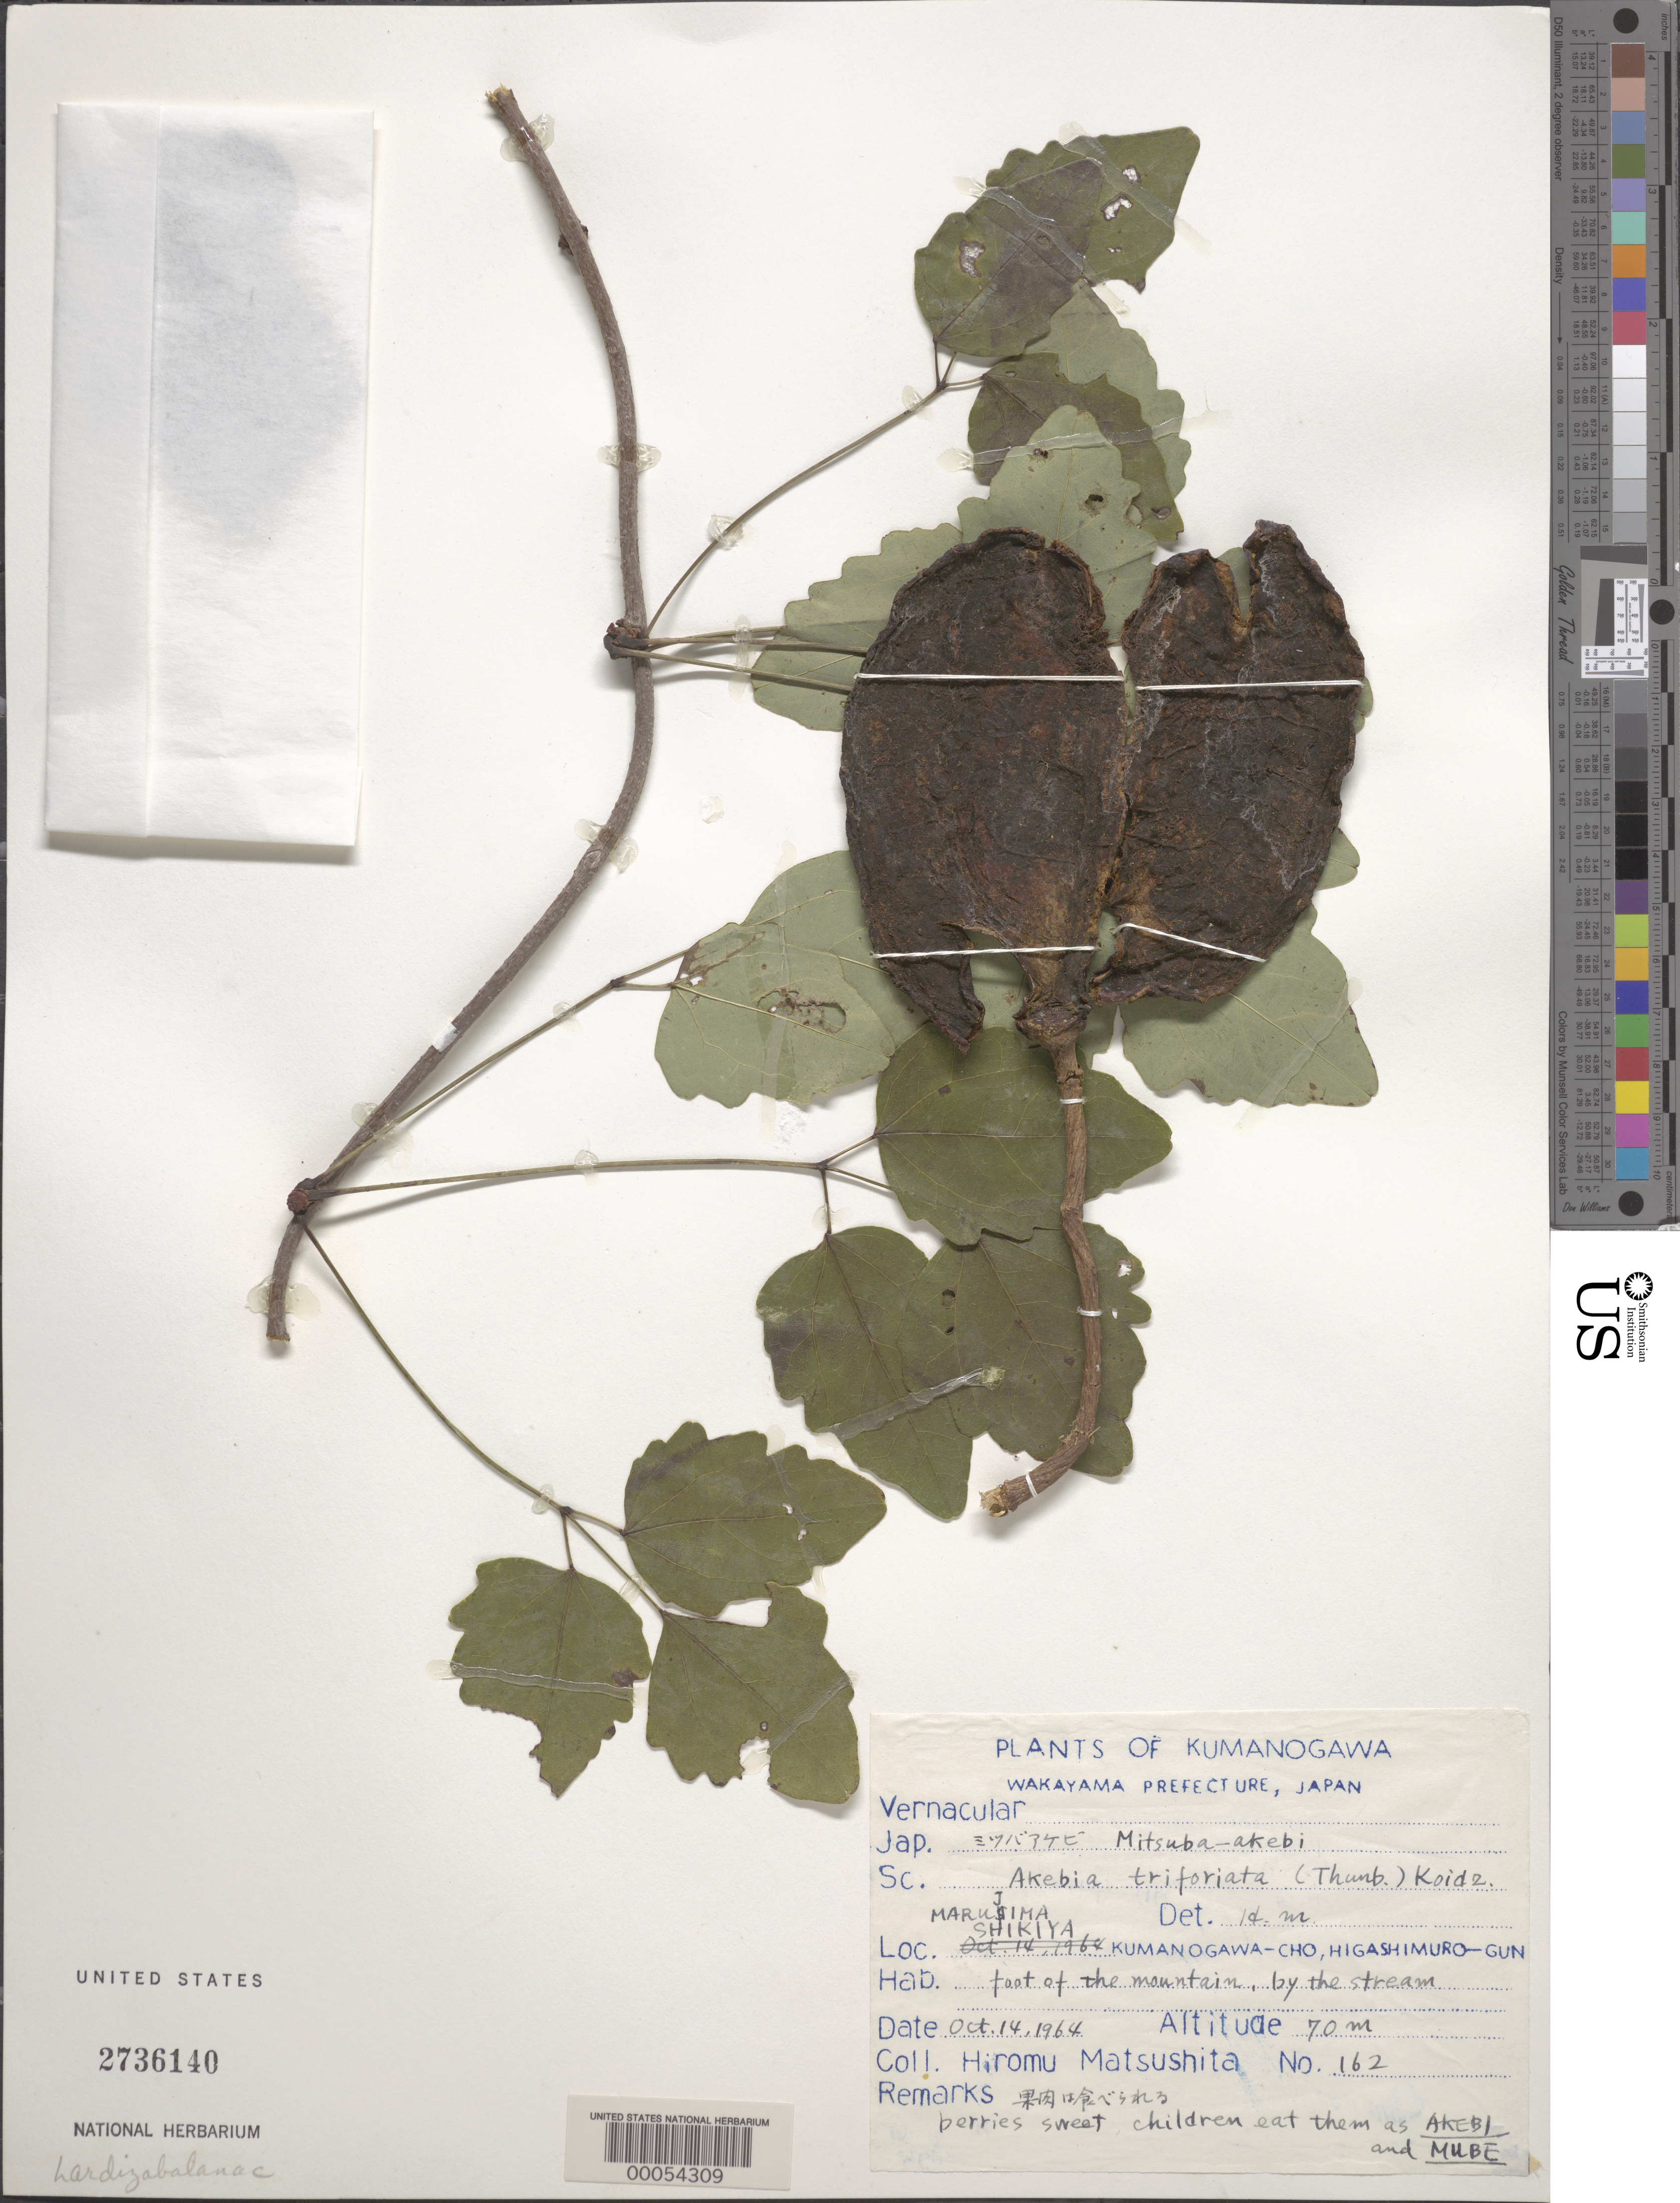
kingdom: Plantae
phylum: Tracheophyta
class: Magnoliopsida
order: Ranunculales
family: Lardizabalaceae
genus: Akebia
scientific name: Akebia trifoliata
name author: (Thunb.) Koidz.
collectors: H. Matsushita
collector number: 162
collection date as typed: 14 Oct 1964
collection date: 1964-10-14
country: Japan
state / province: Wakayama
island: Honshu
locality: Kumanogawa, marushima, shikiya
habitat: Near a stream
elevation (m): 70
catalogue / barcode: US 2736140